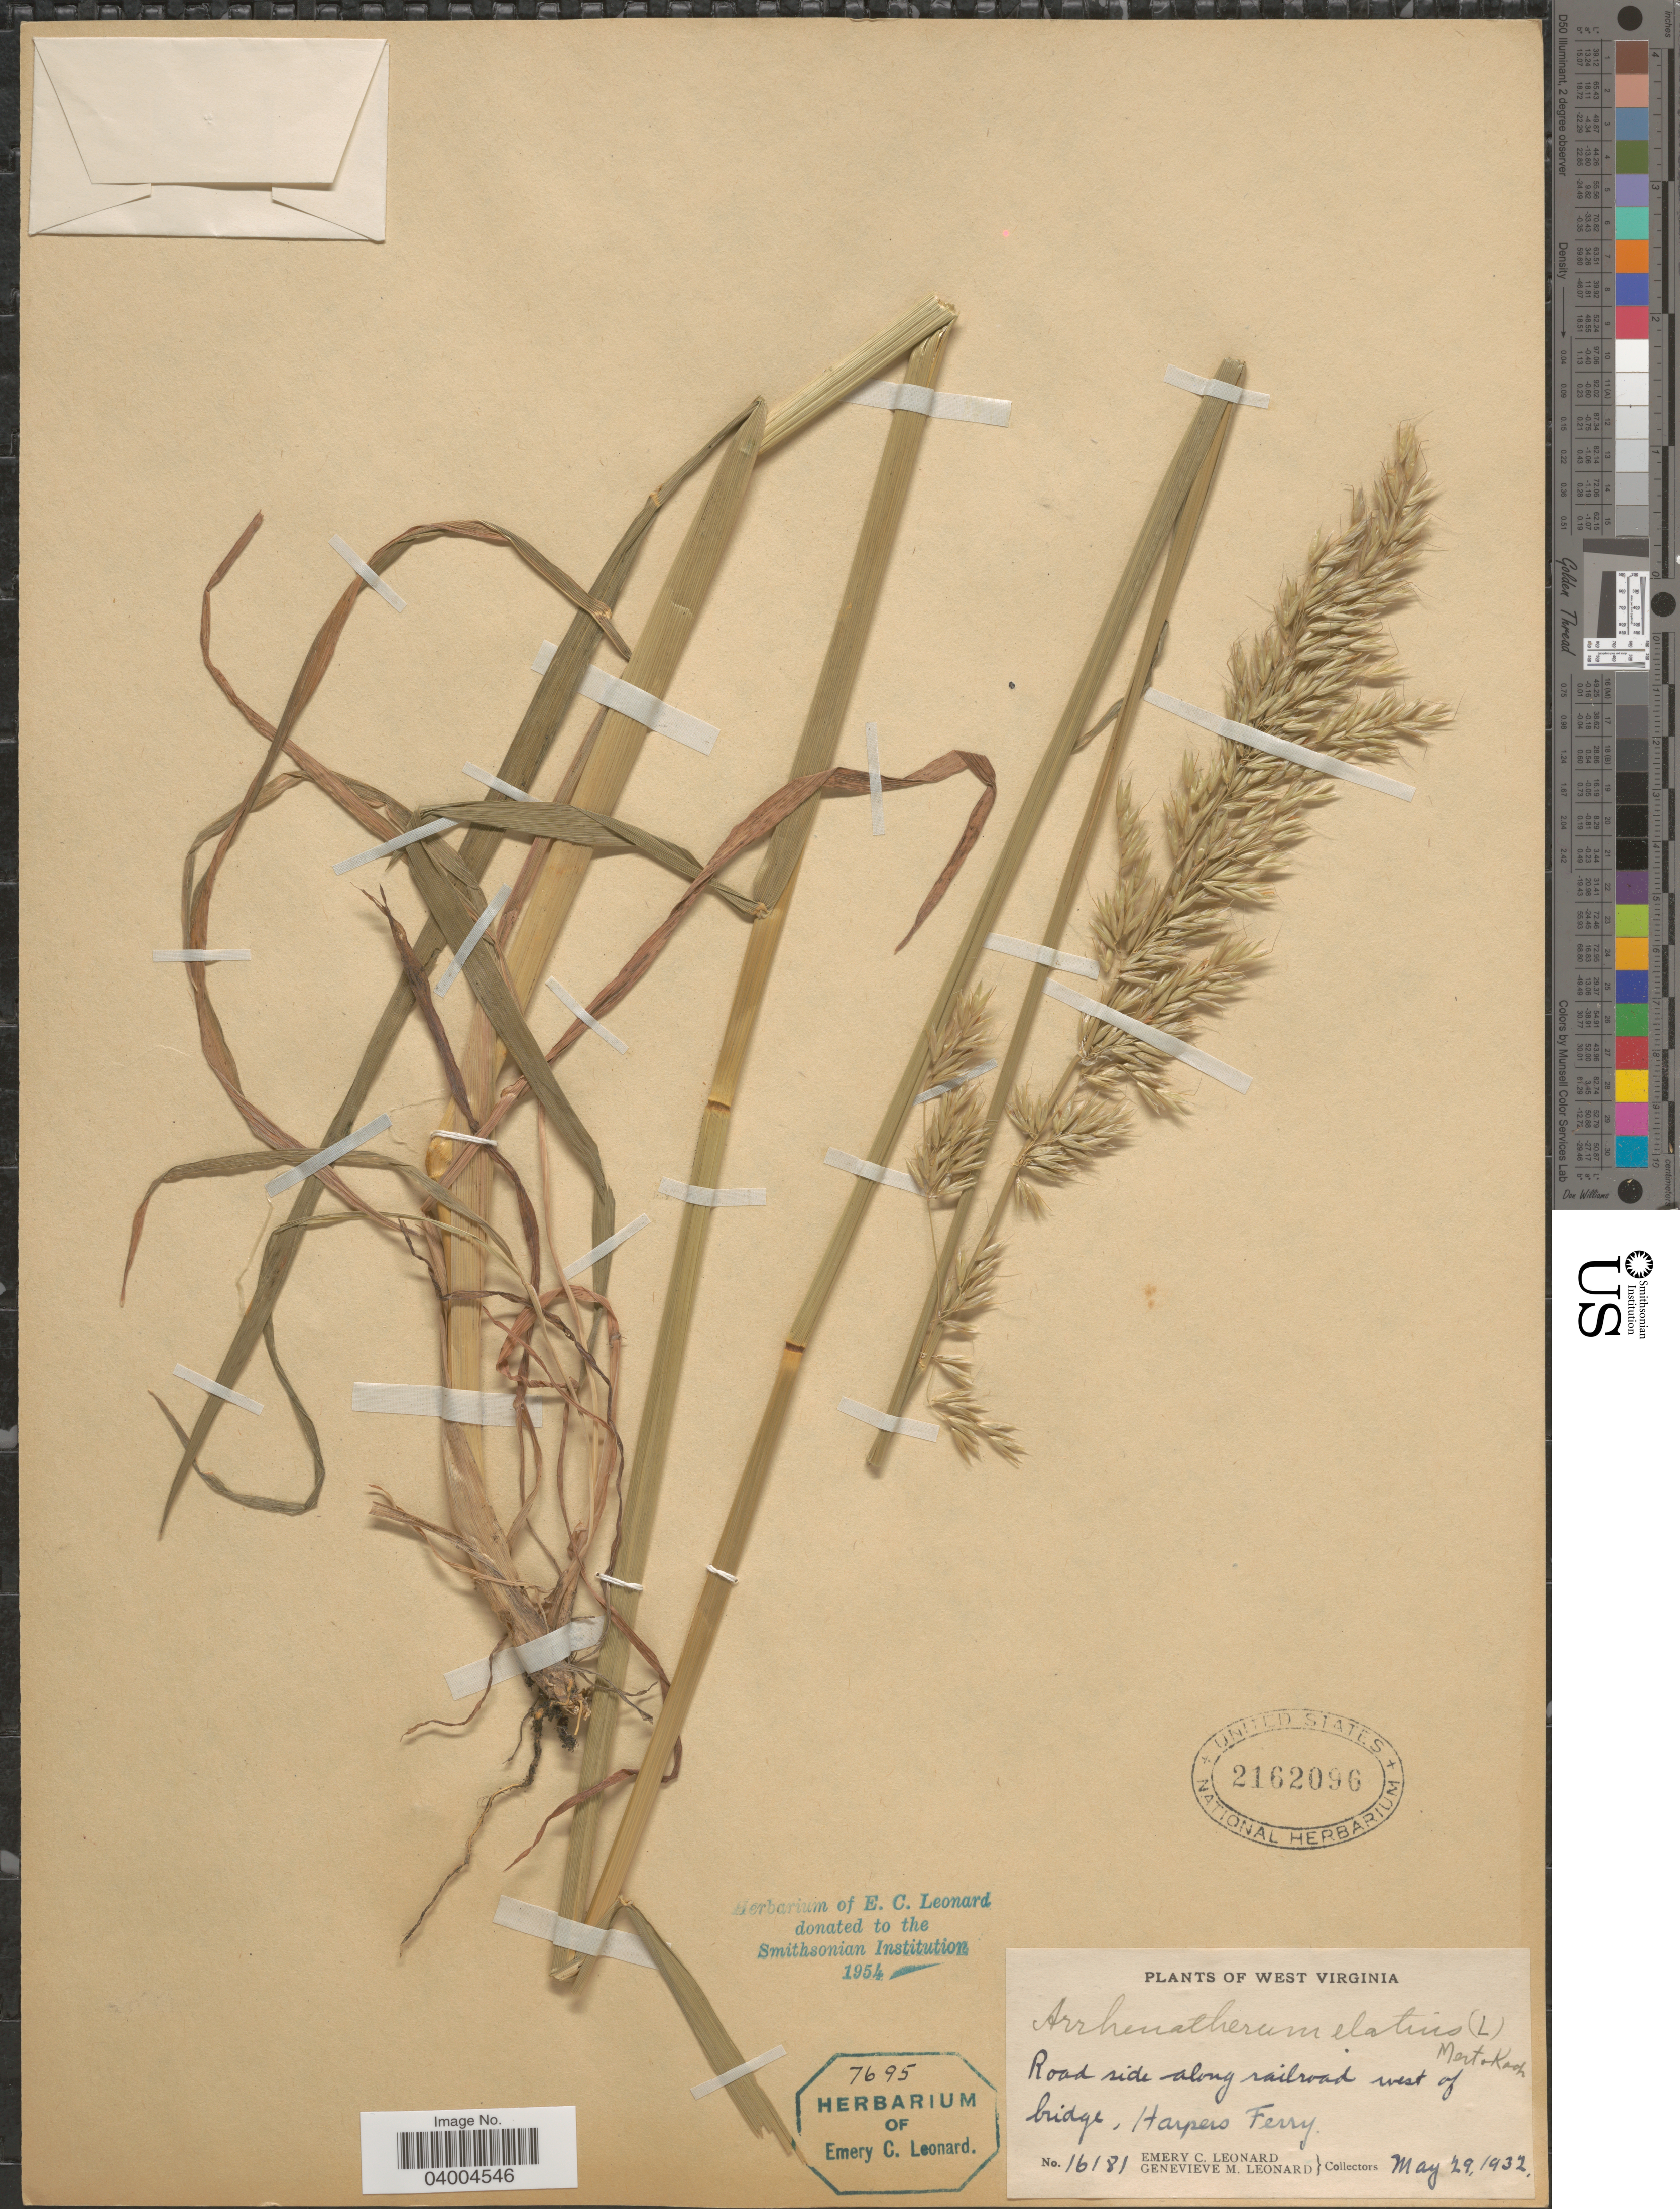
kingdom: Plantae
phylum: Tracheophyta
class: Liliopsida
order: Poales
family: Poaceae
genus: Arrhenatherum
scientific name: Arrhenatherum elatius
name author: (L.) J. Presl & C. Presl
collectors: E. C. Leonard & G. M. Leonard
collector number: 16181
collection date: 1932-05-29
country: United States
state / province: West Virginia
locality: Road side along railroad west of bridge, Harpers Ferry.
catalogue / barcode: US 2162096